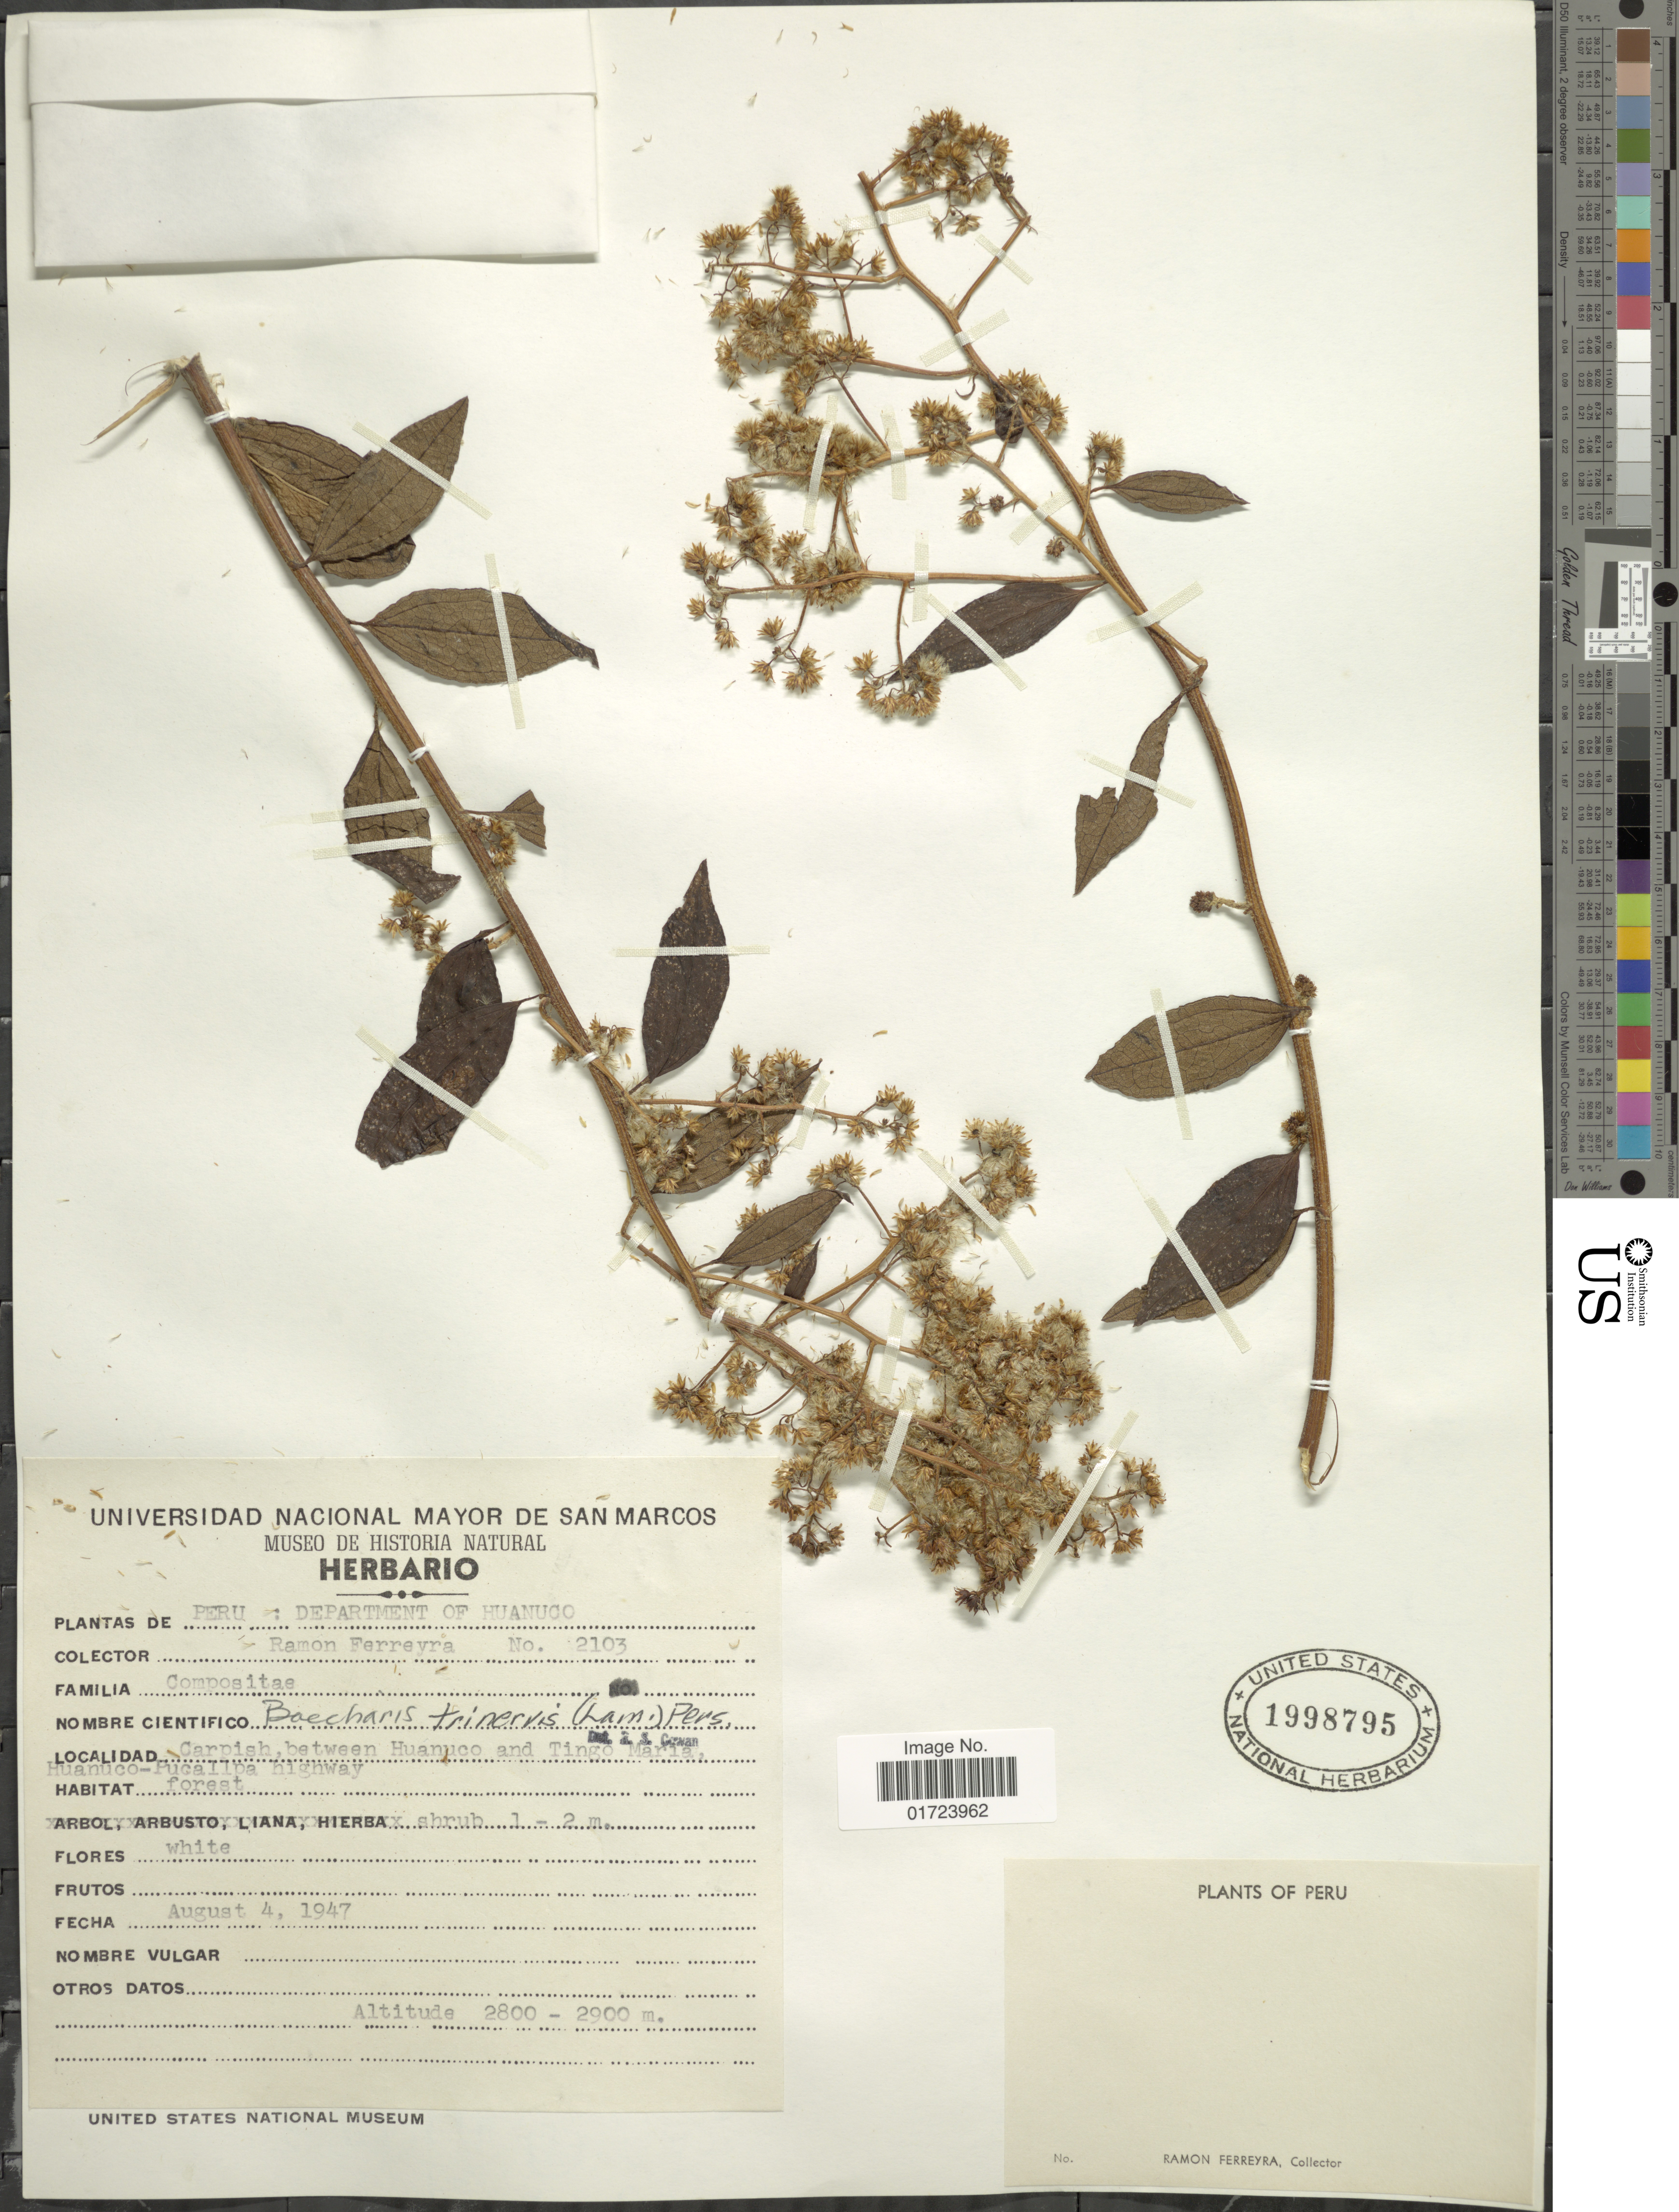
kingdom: Plantae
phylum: Tracheophyta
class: Magnoliopsida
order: Asterales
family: Asteraceae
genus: Baccharis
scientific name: Baccharis trinervis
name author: (Lam.) Pers.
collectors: R. A. Ferreyra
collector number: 2103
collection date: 1947-08-04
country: Peru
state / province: Huánuco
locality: Peru: Department of Huanuco. Carpish, between Huanuco and Tingo Maria. Huanuco-Pucallpa highway.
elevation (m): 2800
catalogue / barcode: US 1998795